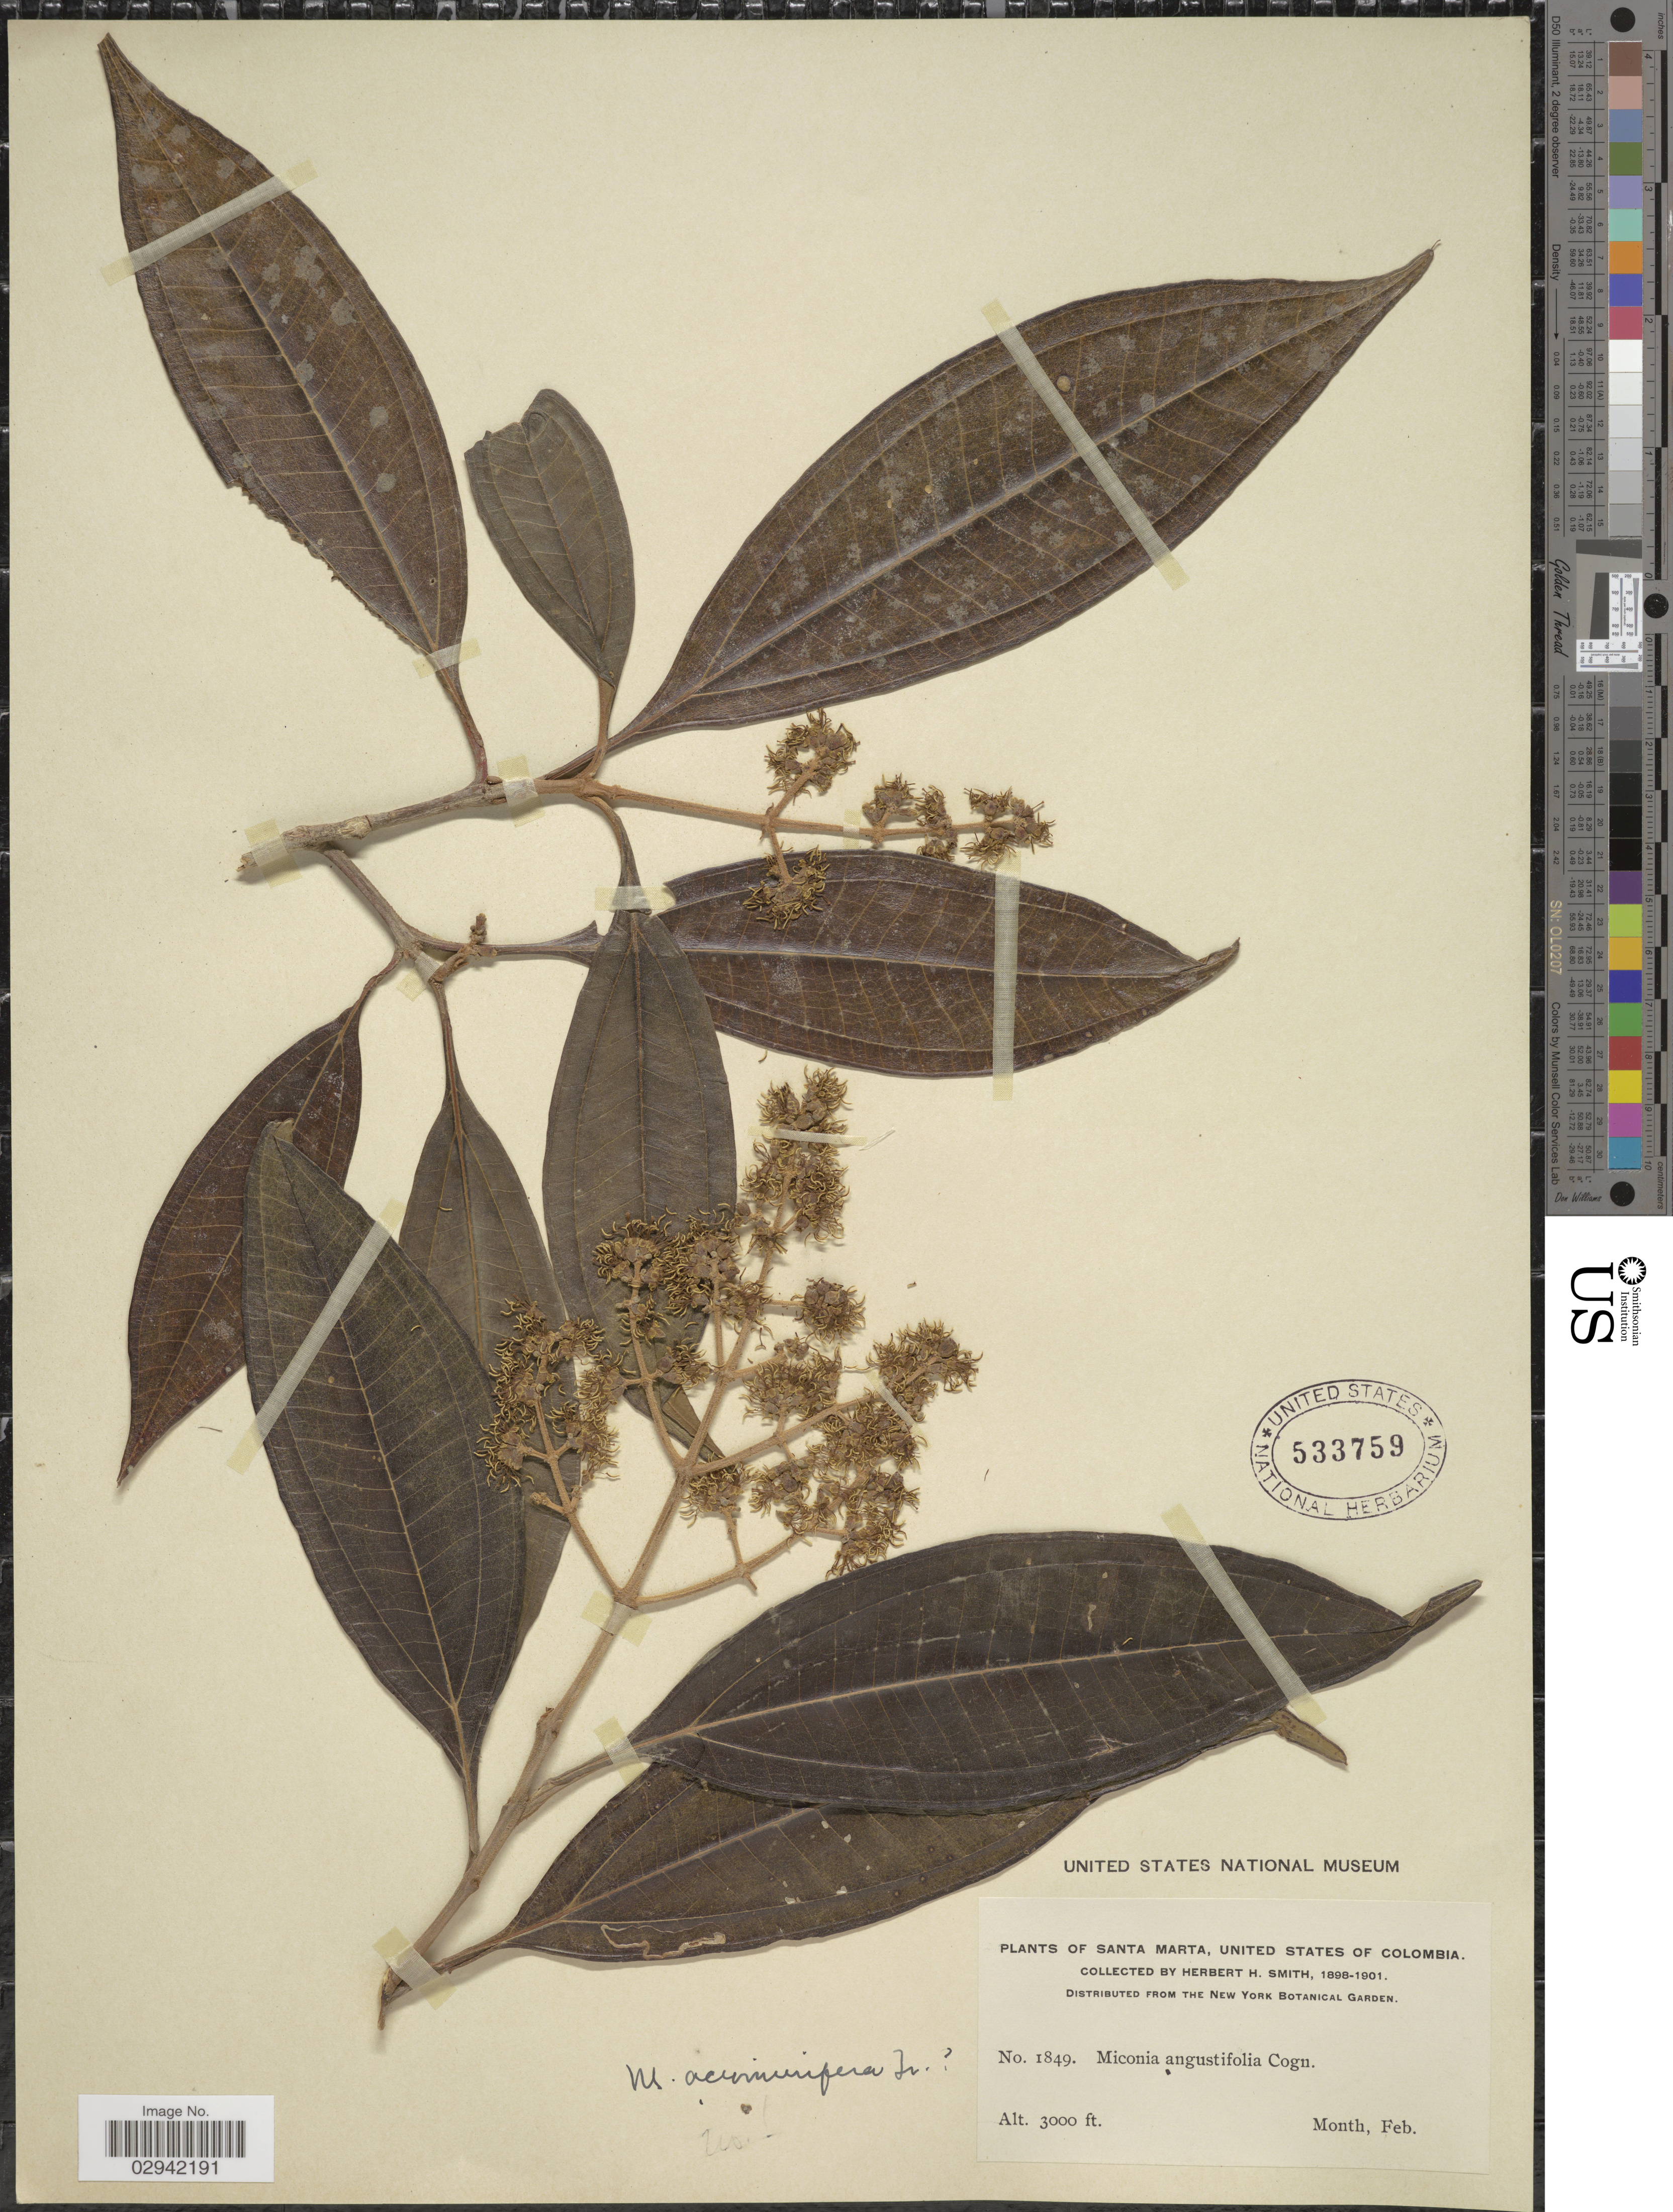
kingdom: Plantae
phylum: Tracheophyta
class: Magnoliopsida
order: Myrtales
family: Melastomataceae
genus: Miconia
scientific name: Miconia prasina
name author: (Sw.) DC.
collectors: Herbert H. Smith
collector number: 1849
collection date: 1898-02/1901-02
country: Colombia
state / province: Magdalena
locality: Santa Marta, United States of Colombia.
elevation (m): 914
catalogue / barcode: US 533759